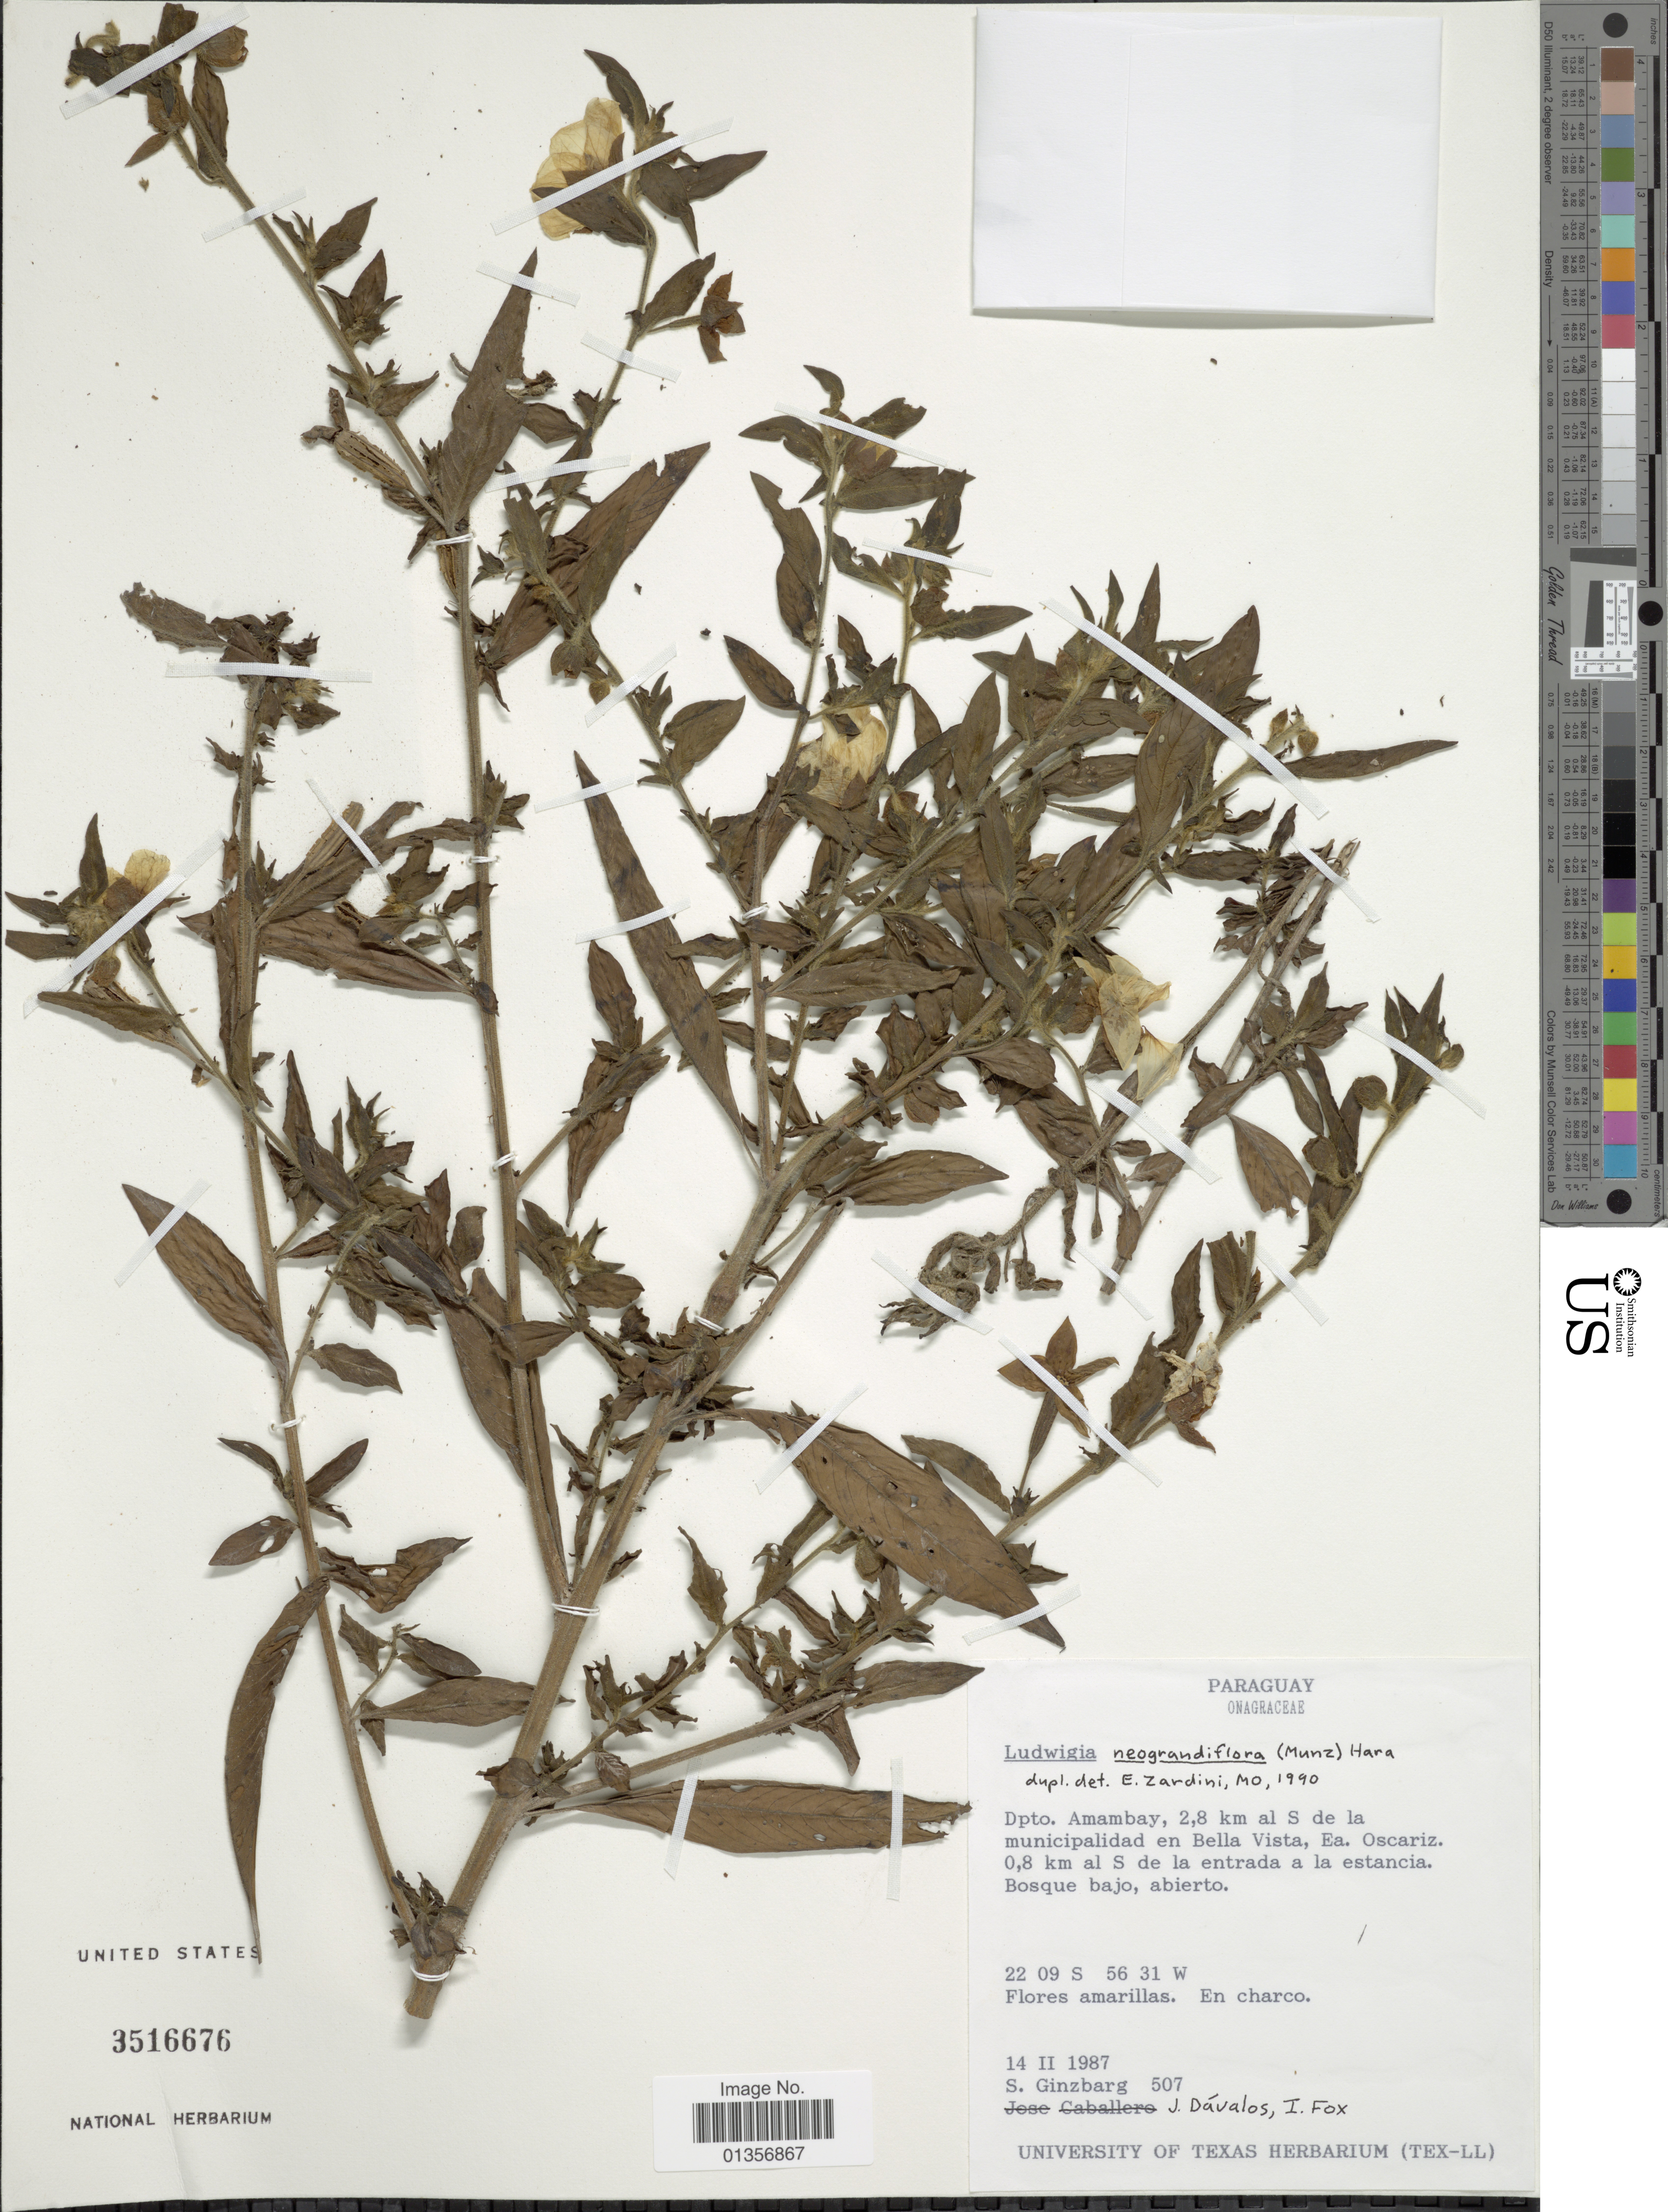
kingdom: Plantae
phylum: Tracheophyta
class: Magnoliopsida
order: Myrtales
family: Onagraceae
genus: Ludwigia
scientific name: Ludwigia neograndiflora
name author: (Munz) H. Hara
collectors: S. Ginzbarg, E. Dávalos & I. Fox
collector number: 507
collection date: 1987-02-14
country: Paraguay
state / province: Amambay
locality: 2,8 km al S de la municpalidad en Bella Vista, Ea. Oscariz. 0,8 km al S de la entrada a la estancia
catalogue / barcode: US 3516676